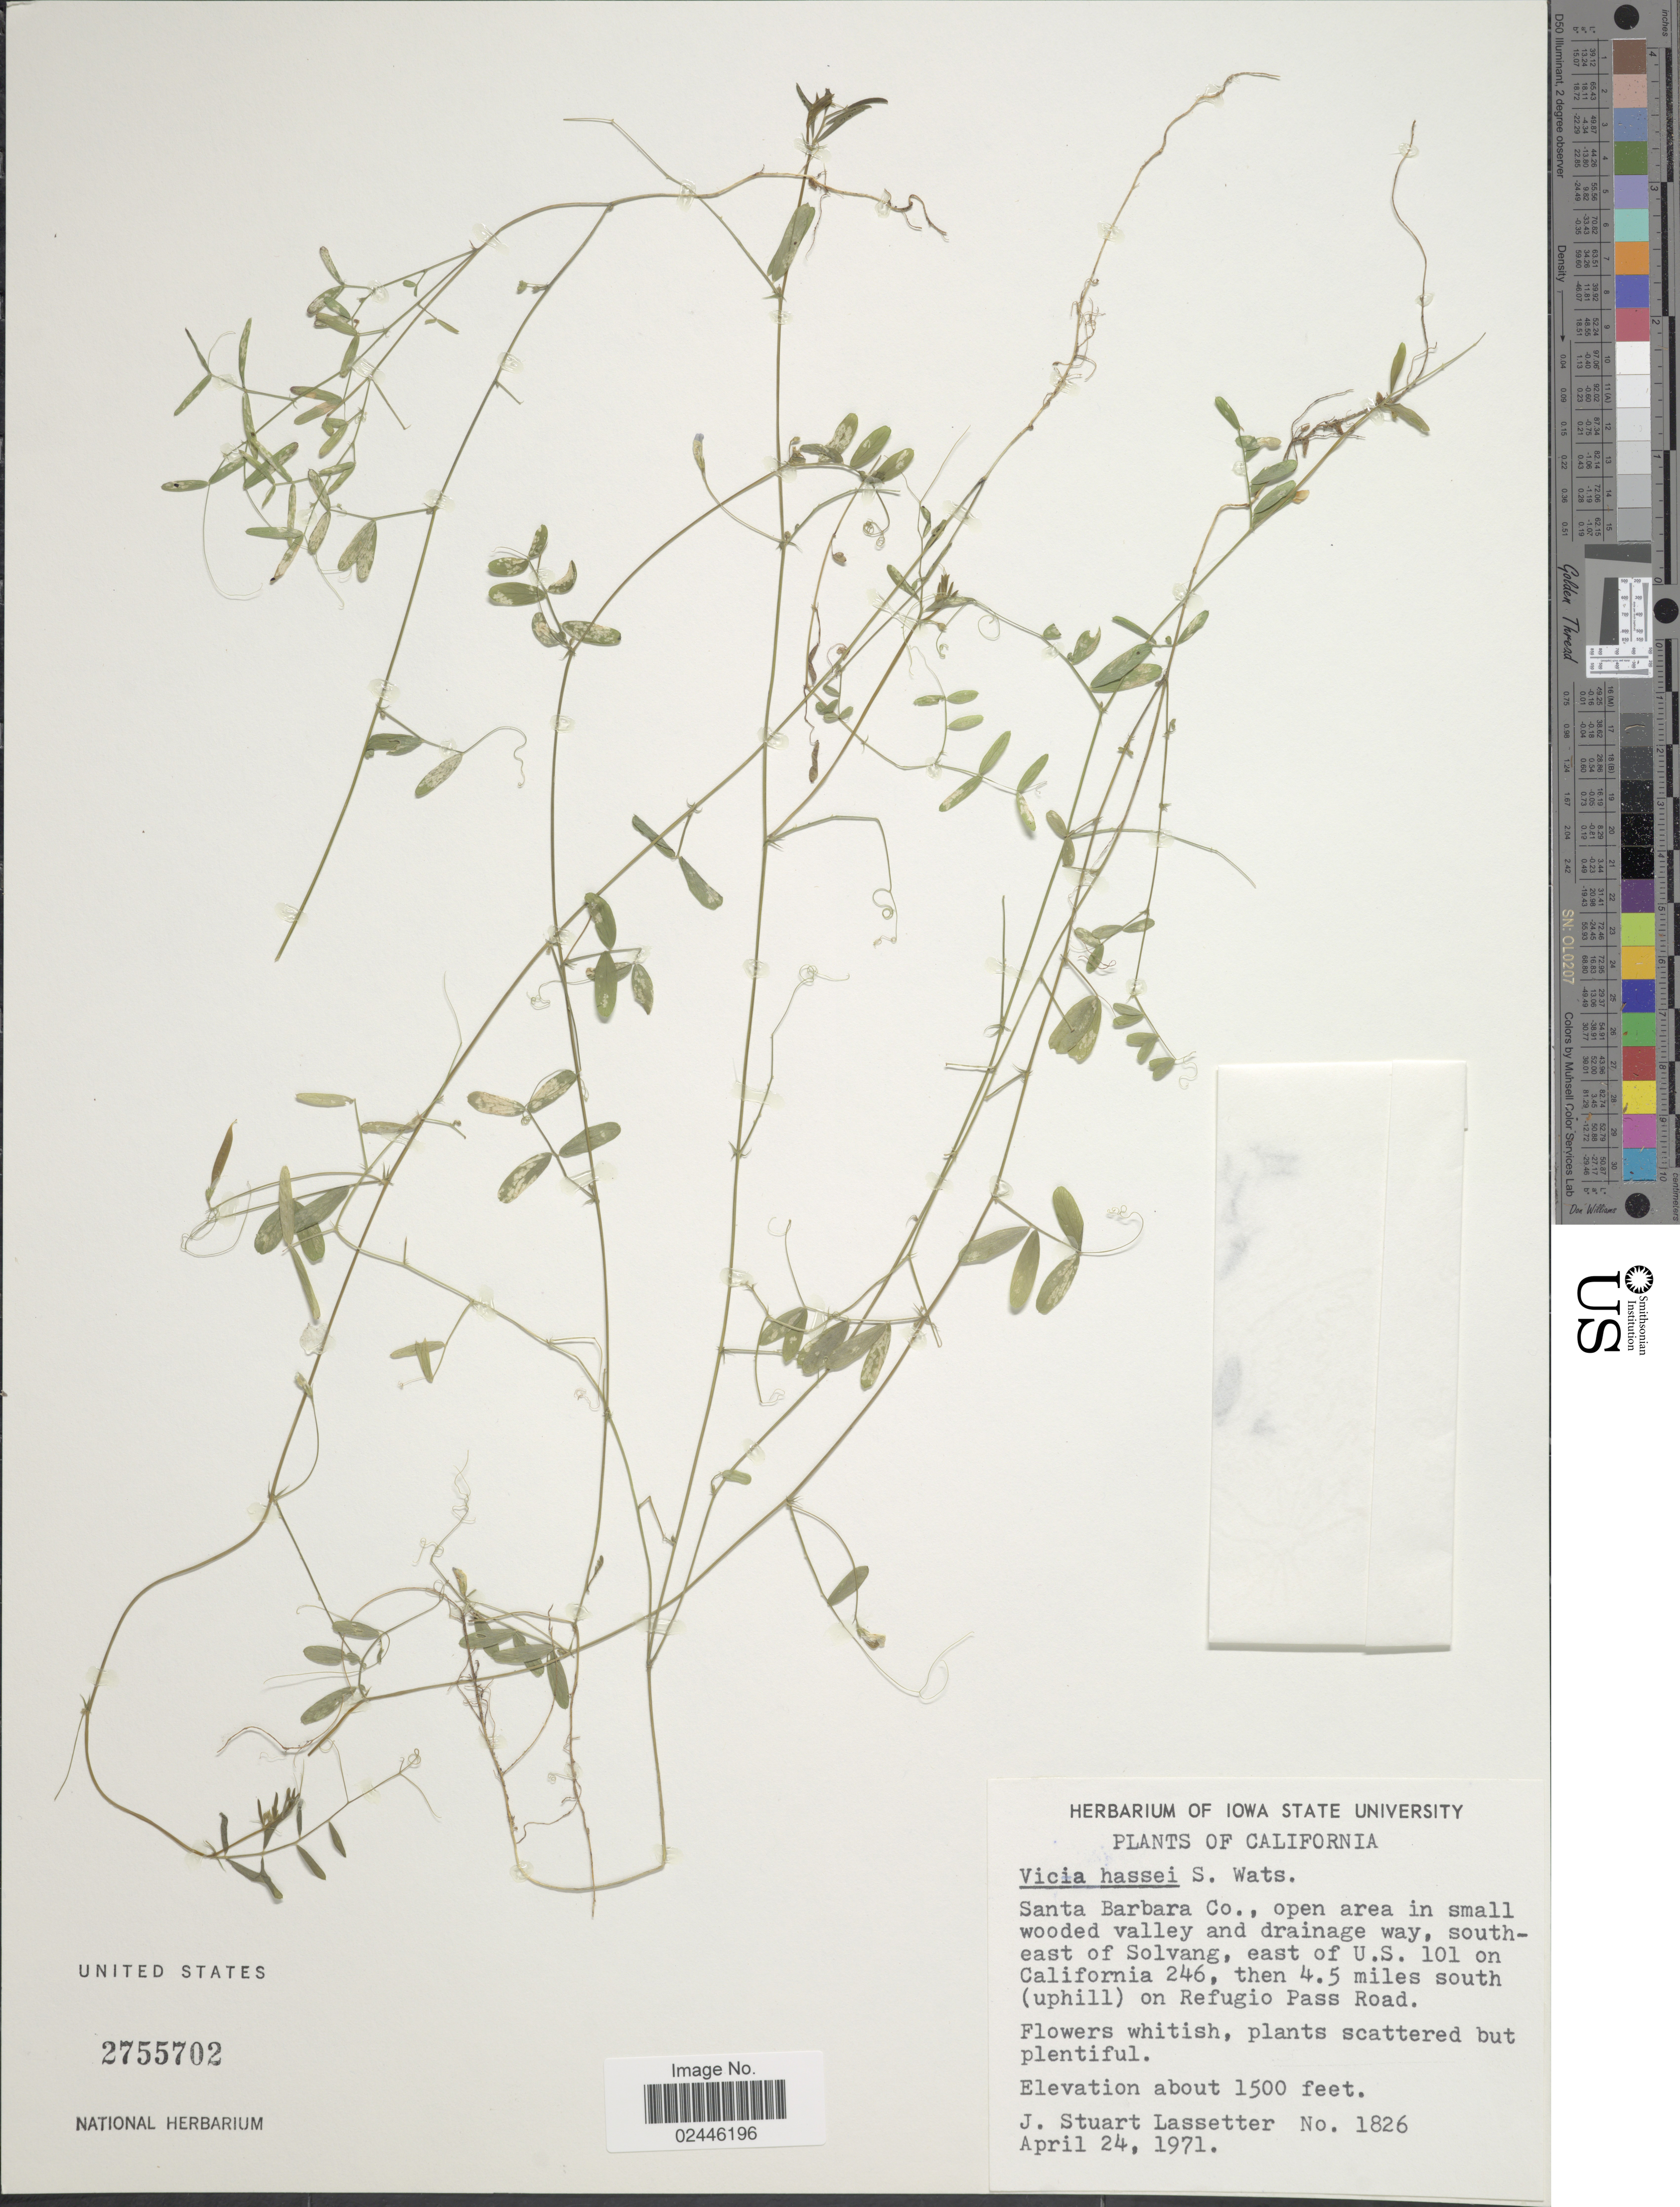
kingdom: Plantae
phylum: Tracheophyta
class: Magnoliopsida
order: Fabales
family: Fabaceae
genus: Vicia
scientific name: Vicia hassei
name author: S. Watson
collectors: J. Lassetter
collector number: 1826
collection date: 1971-04-24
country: United States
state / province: California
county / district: Santa Barbara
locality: Santa Barbara Co.; in small wooded valley and drainage way, southeast of Solvang, east of U. S. 101 on California 246, then 4.5 miles south (uphill) on Refugio Pass Road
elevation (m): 457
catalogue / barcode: US 2755702